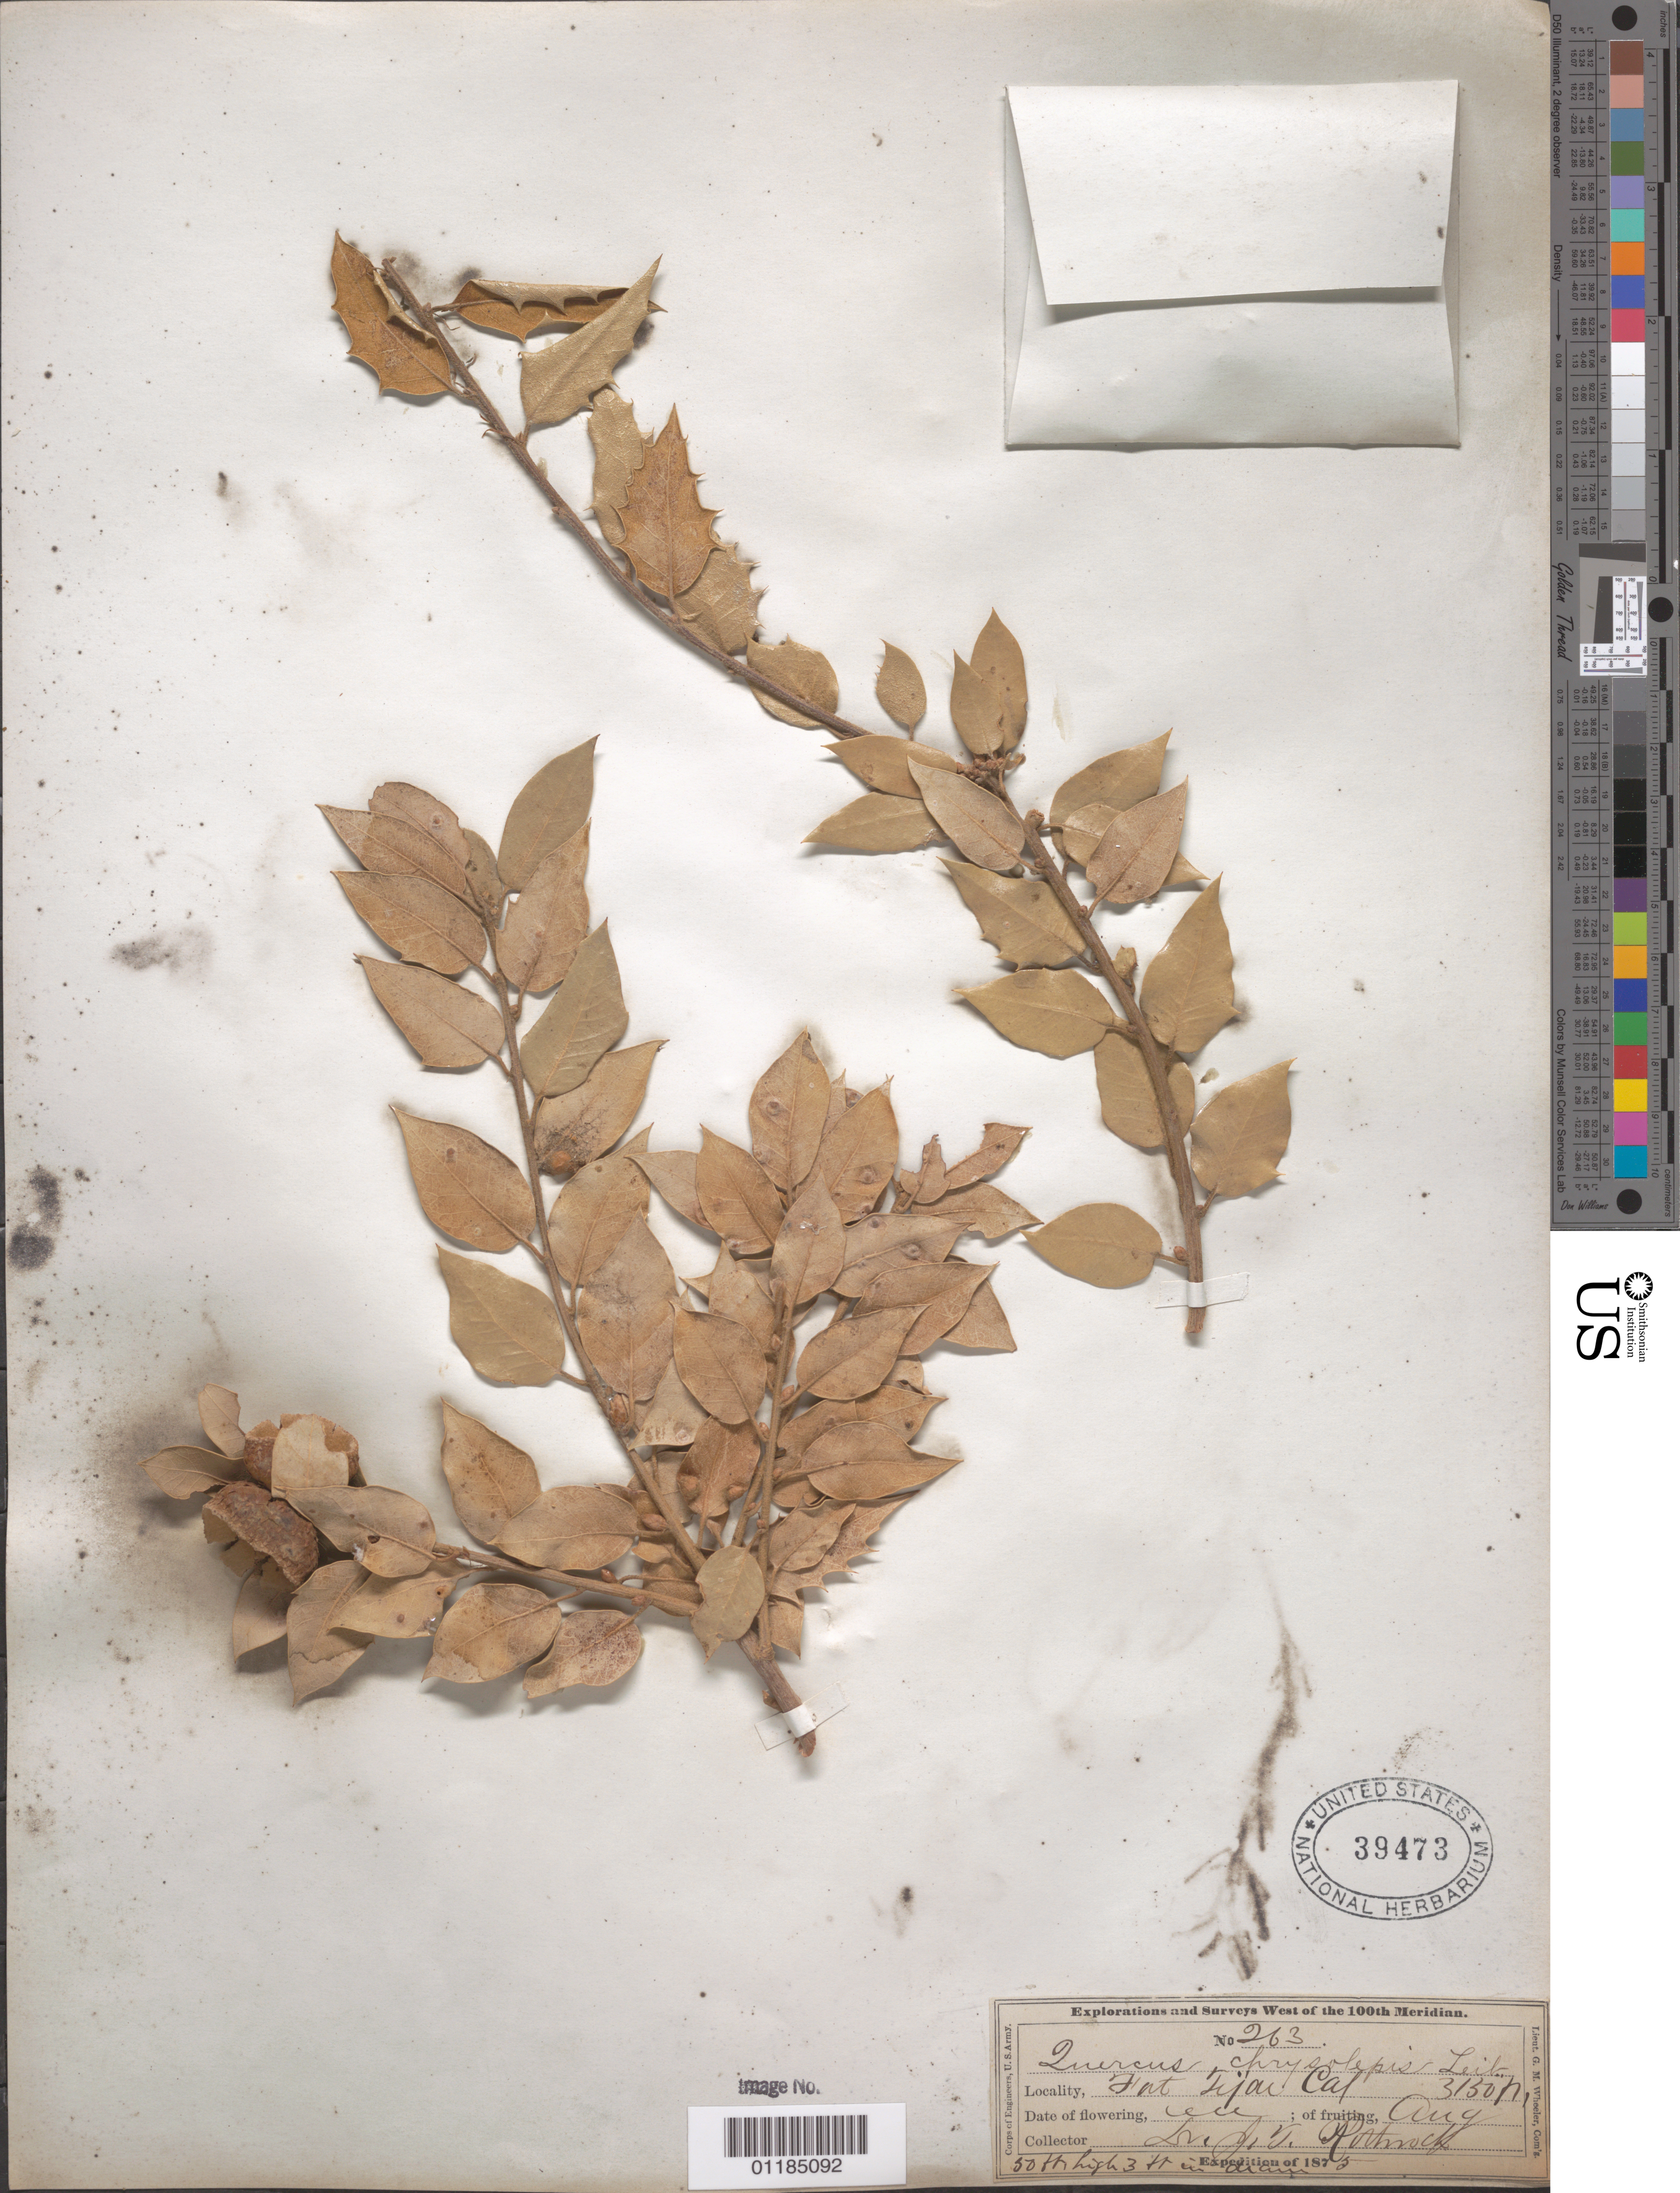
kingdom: Plantae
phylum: Tracheophyta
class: Magnoliopsida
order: Fagales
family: Fagaceae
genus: Quercus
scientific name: Quercus chrysolepis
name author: Liebm.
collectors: J. T. Rothrock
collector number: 263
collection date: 1875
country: United States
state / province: California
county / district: Kern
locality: Fort Tejon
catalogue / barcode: US 39473